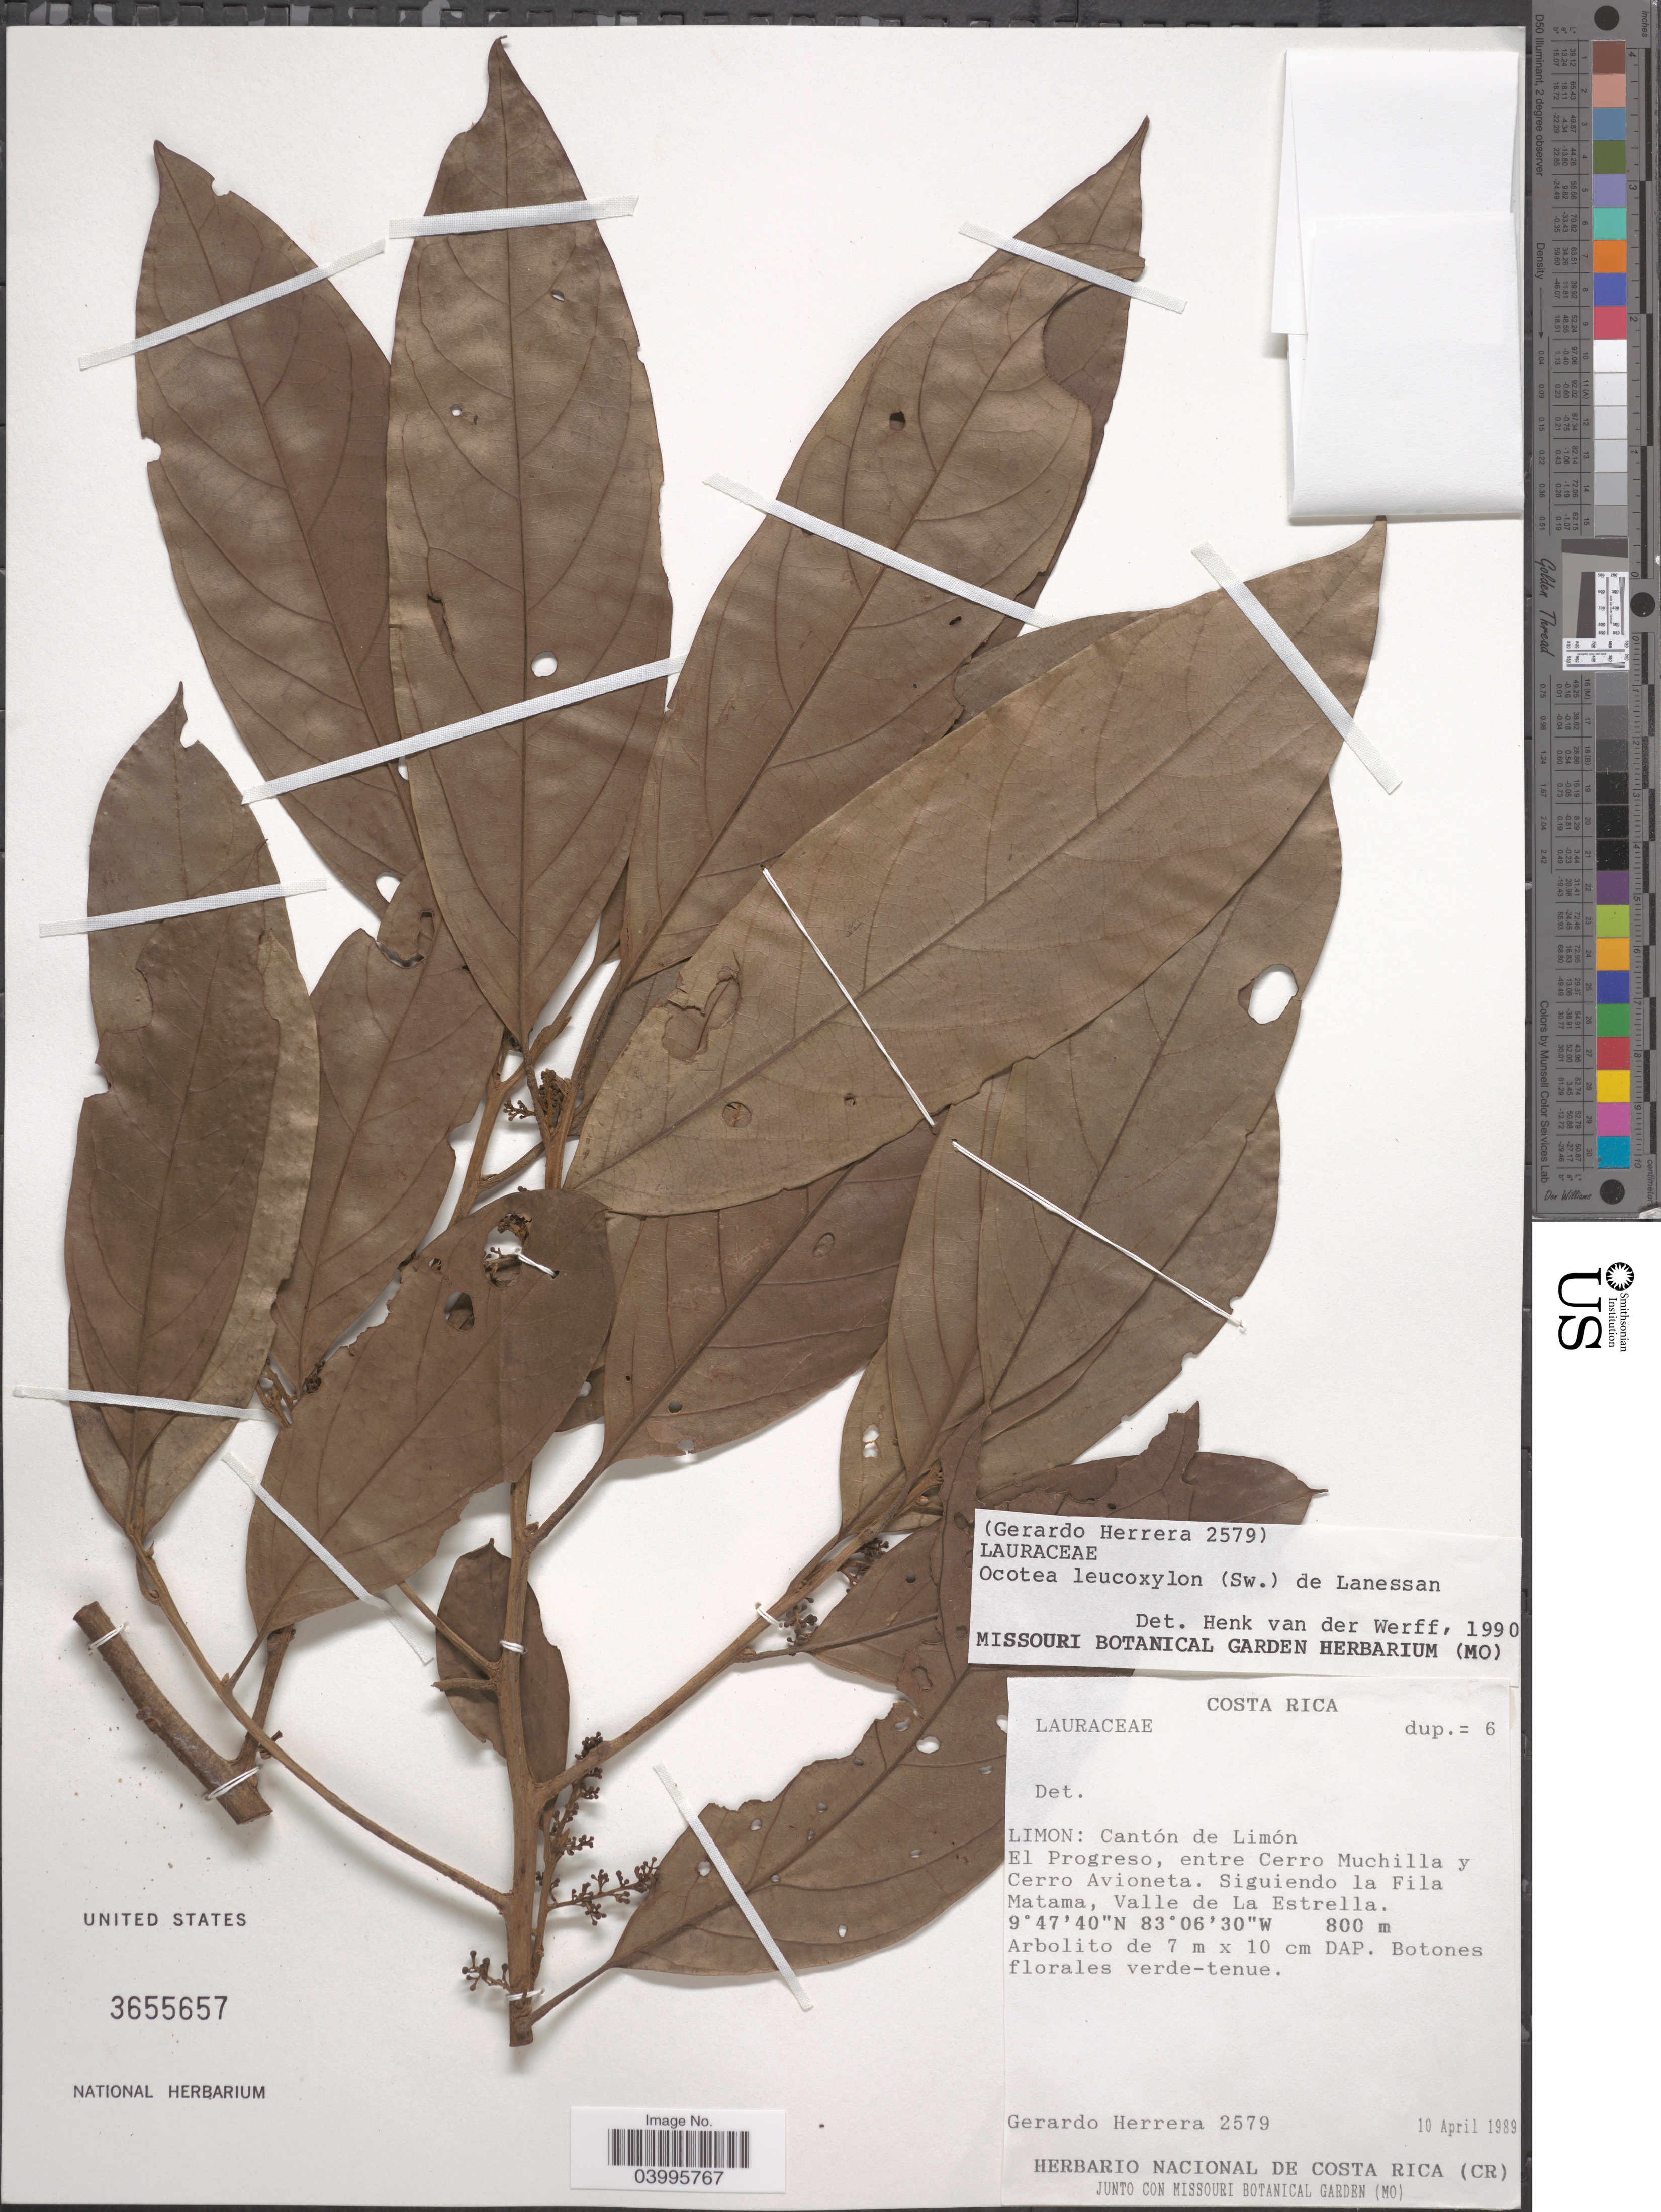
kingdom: Plantae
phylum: Tracheophyta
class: Magnoliopsida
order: Laurales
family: Lauraceae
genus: Ocotea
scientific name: Ocotea leucoxylon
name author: (Sw.) Laness.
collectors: G. Herrera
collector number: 2579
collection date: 1989-04-10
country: Costa Rica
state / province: Limón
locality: Cantón de Limón. El Progreso, entre Cerro Muchilla y Cerro Avioneta. Siguiendo la Fila Matama, Valle de La Estrella.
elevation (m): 800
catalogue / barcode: US 3655657